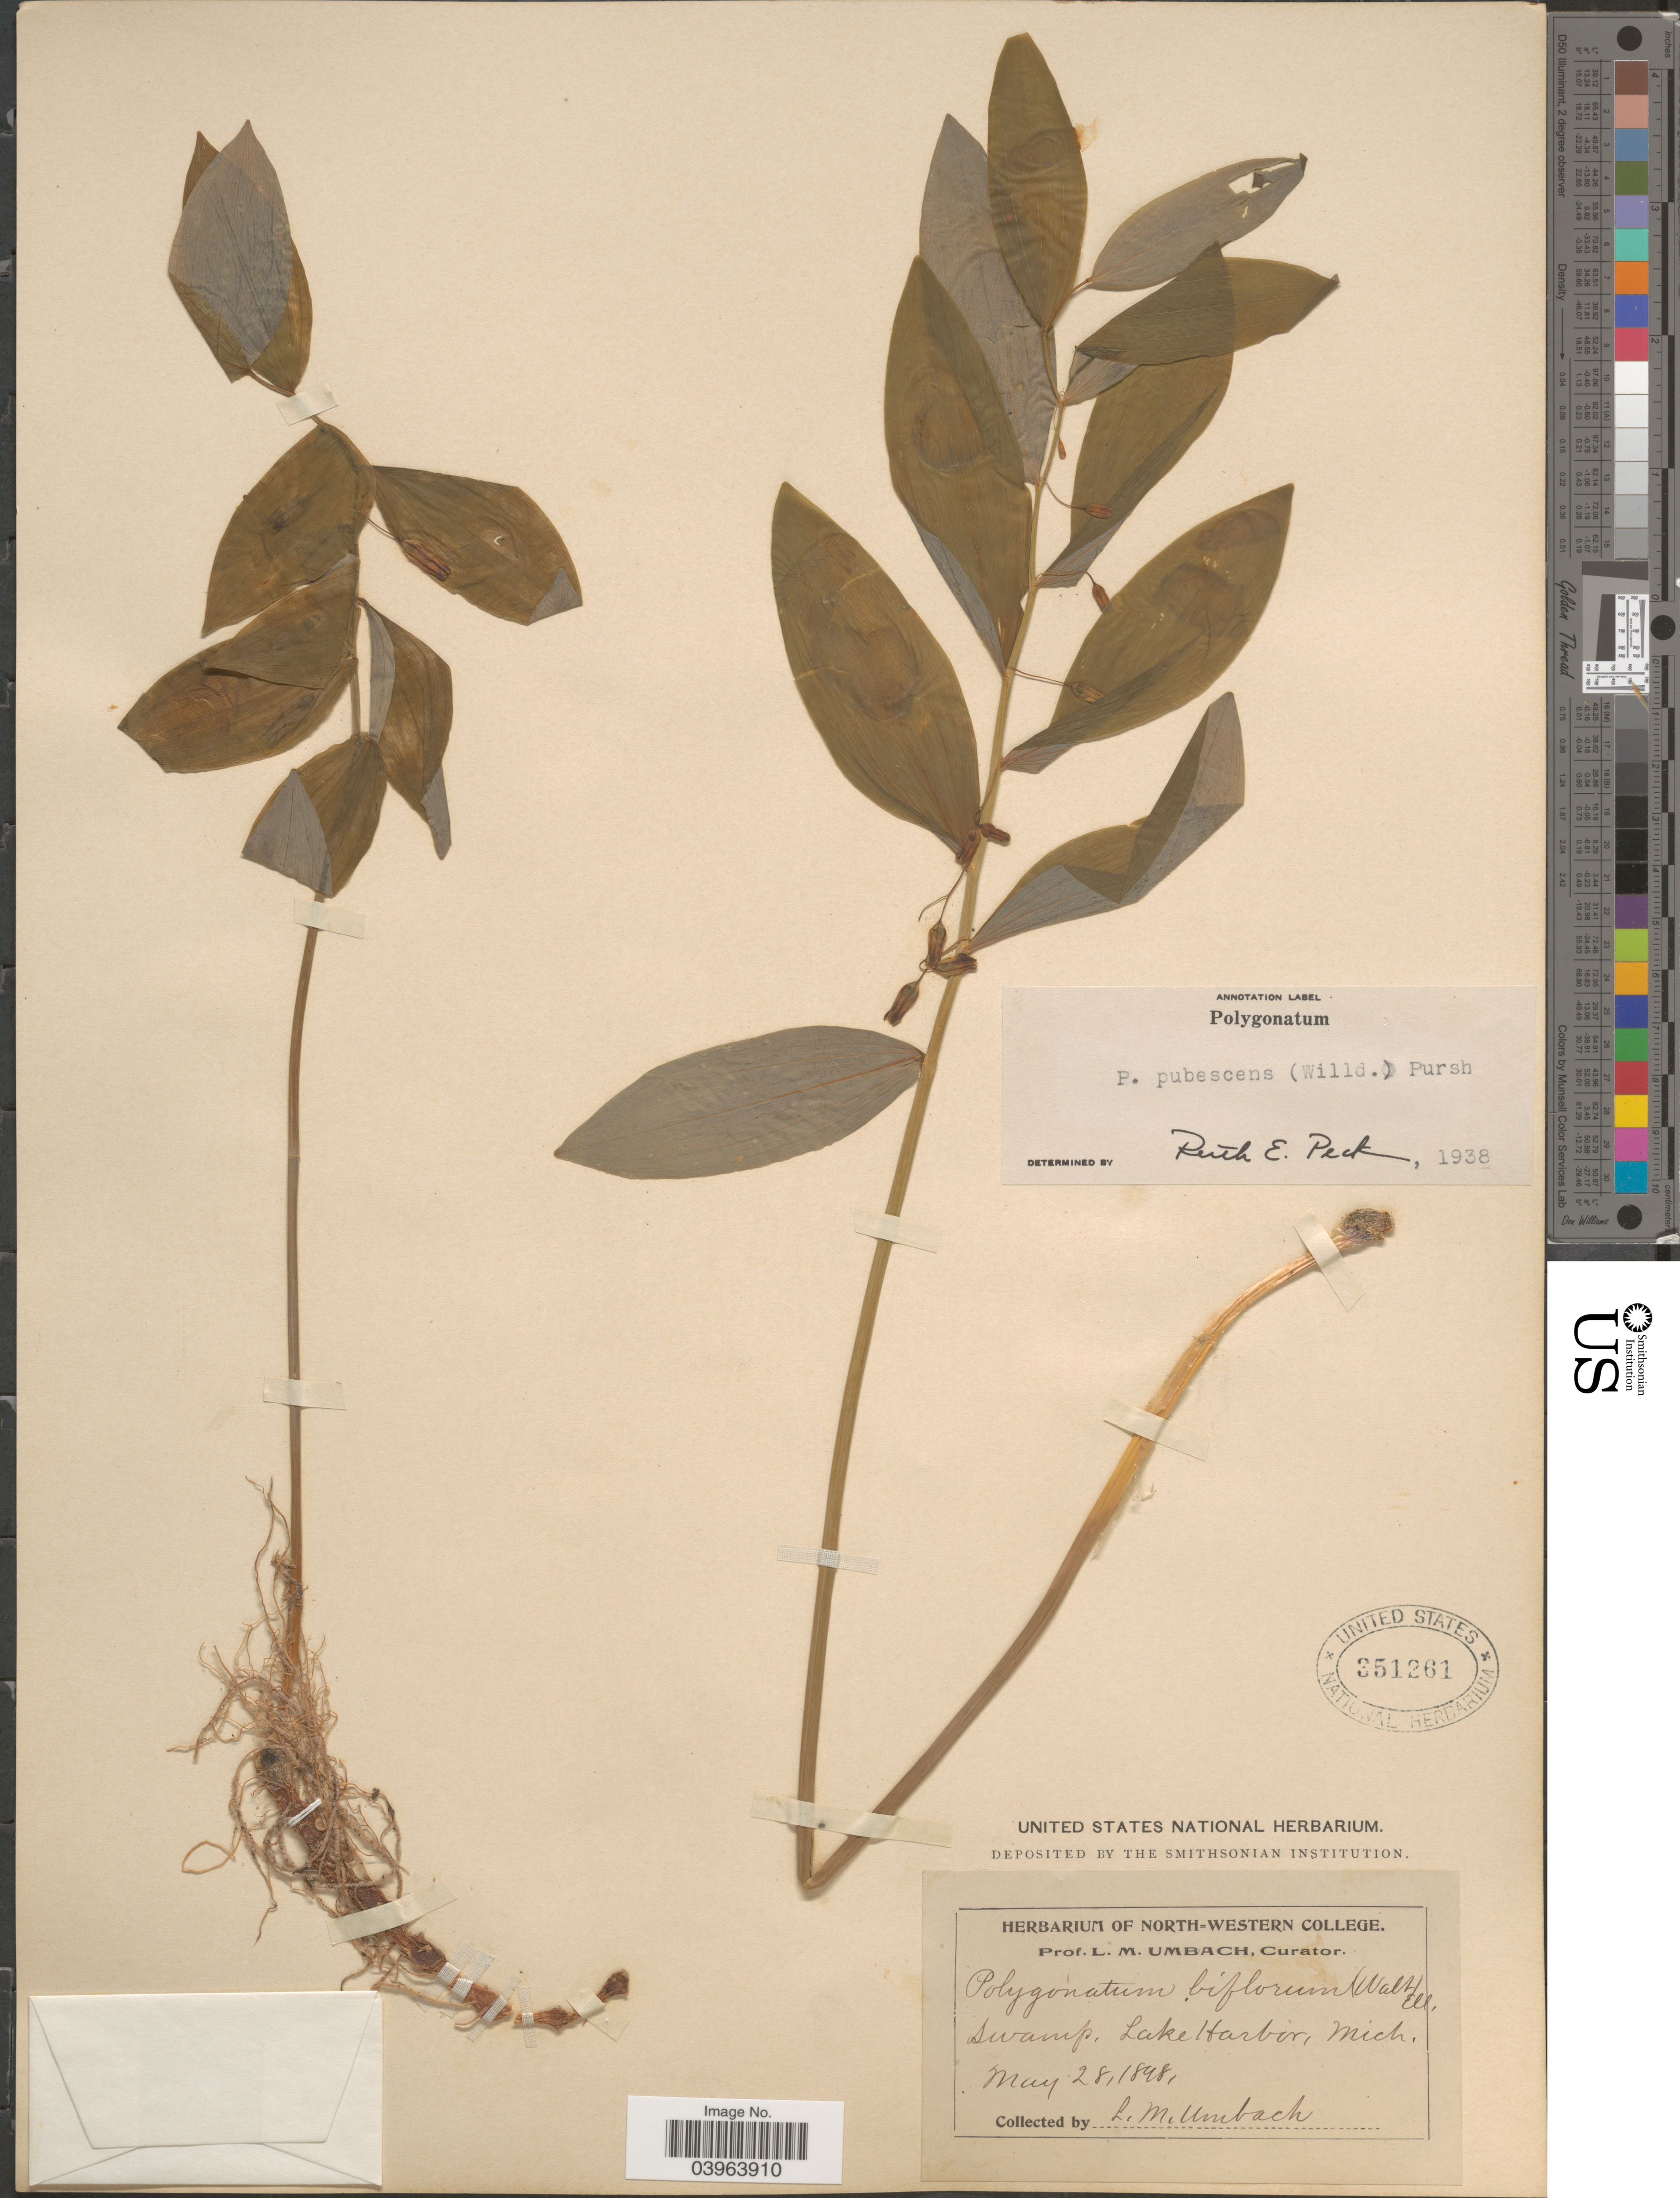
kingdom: Plantae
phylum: Tracheophyta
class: Liliopsida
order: Asparagales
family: Asparagaceae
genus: Polygonatum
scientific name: Polygonatum pubescens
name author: (Willd.) Pursh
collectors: L. M. Umbach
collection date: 1898-05-28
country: United States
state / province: Michigan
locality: Swamp, Lake Harbor.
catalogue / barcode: US 351261